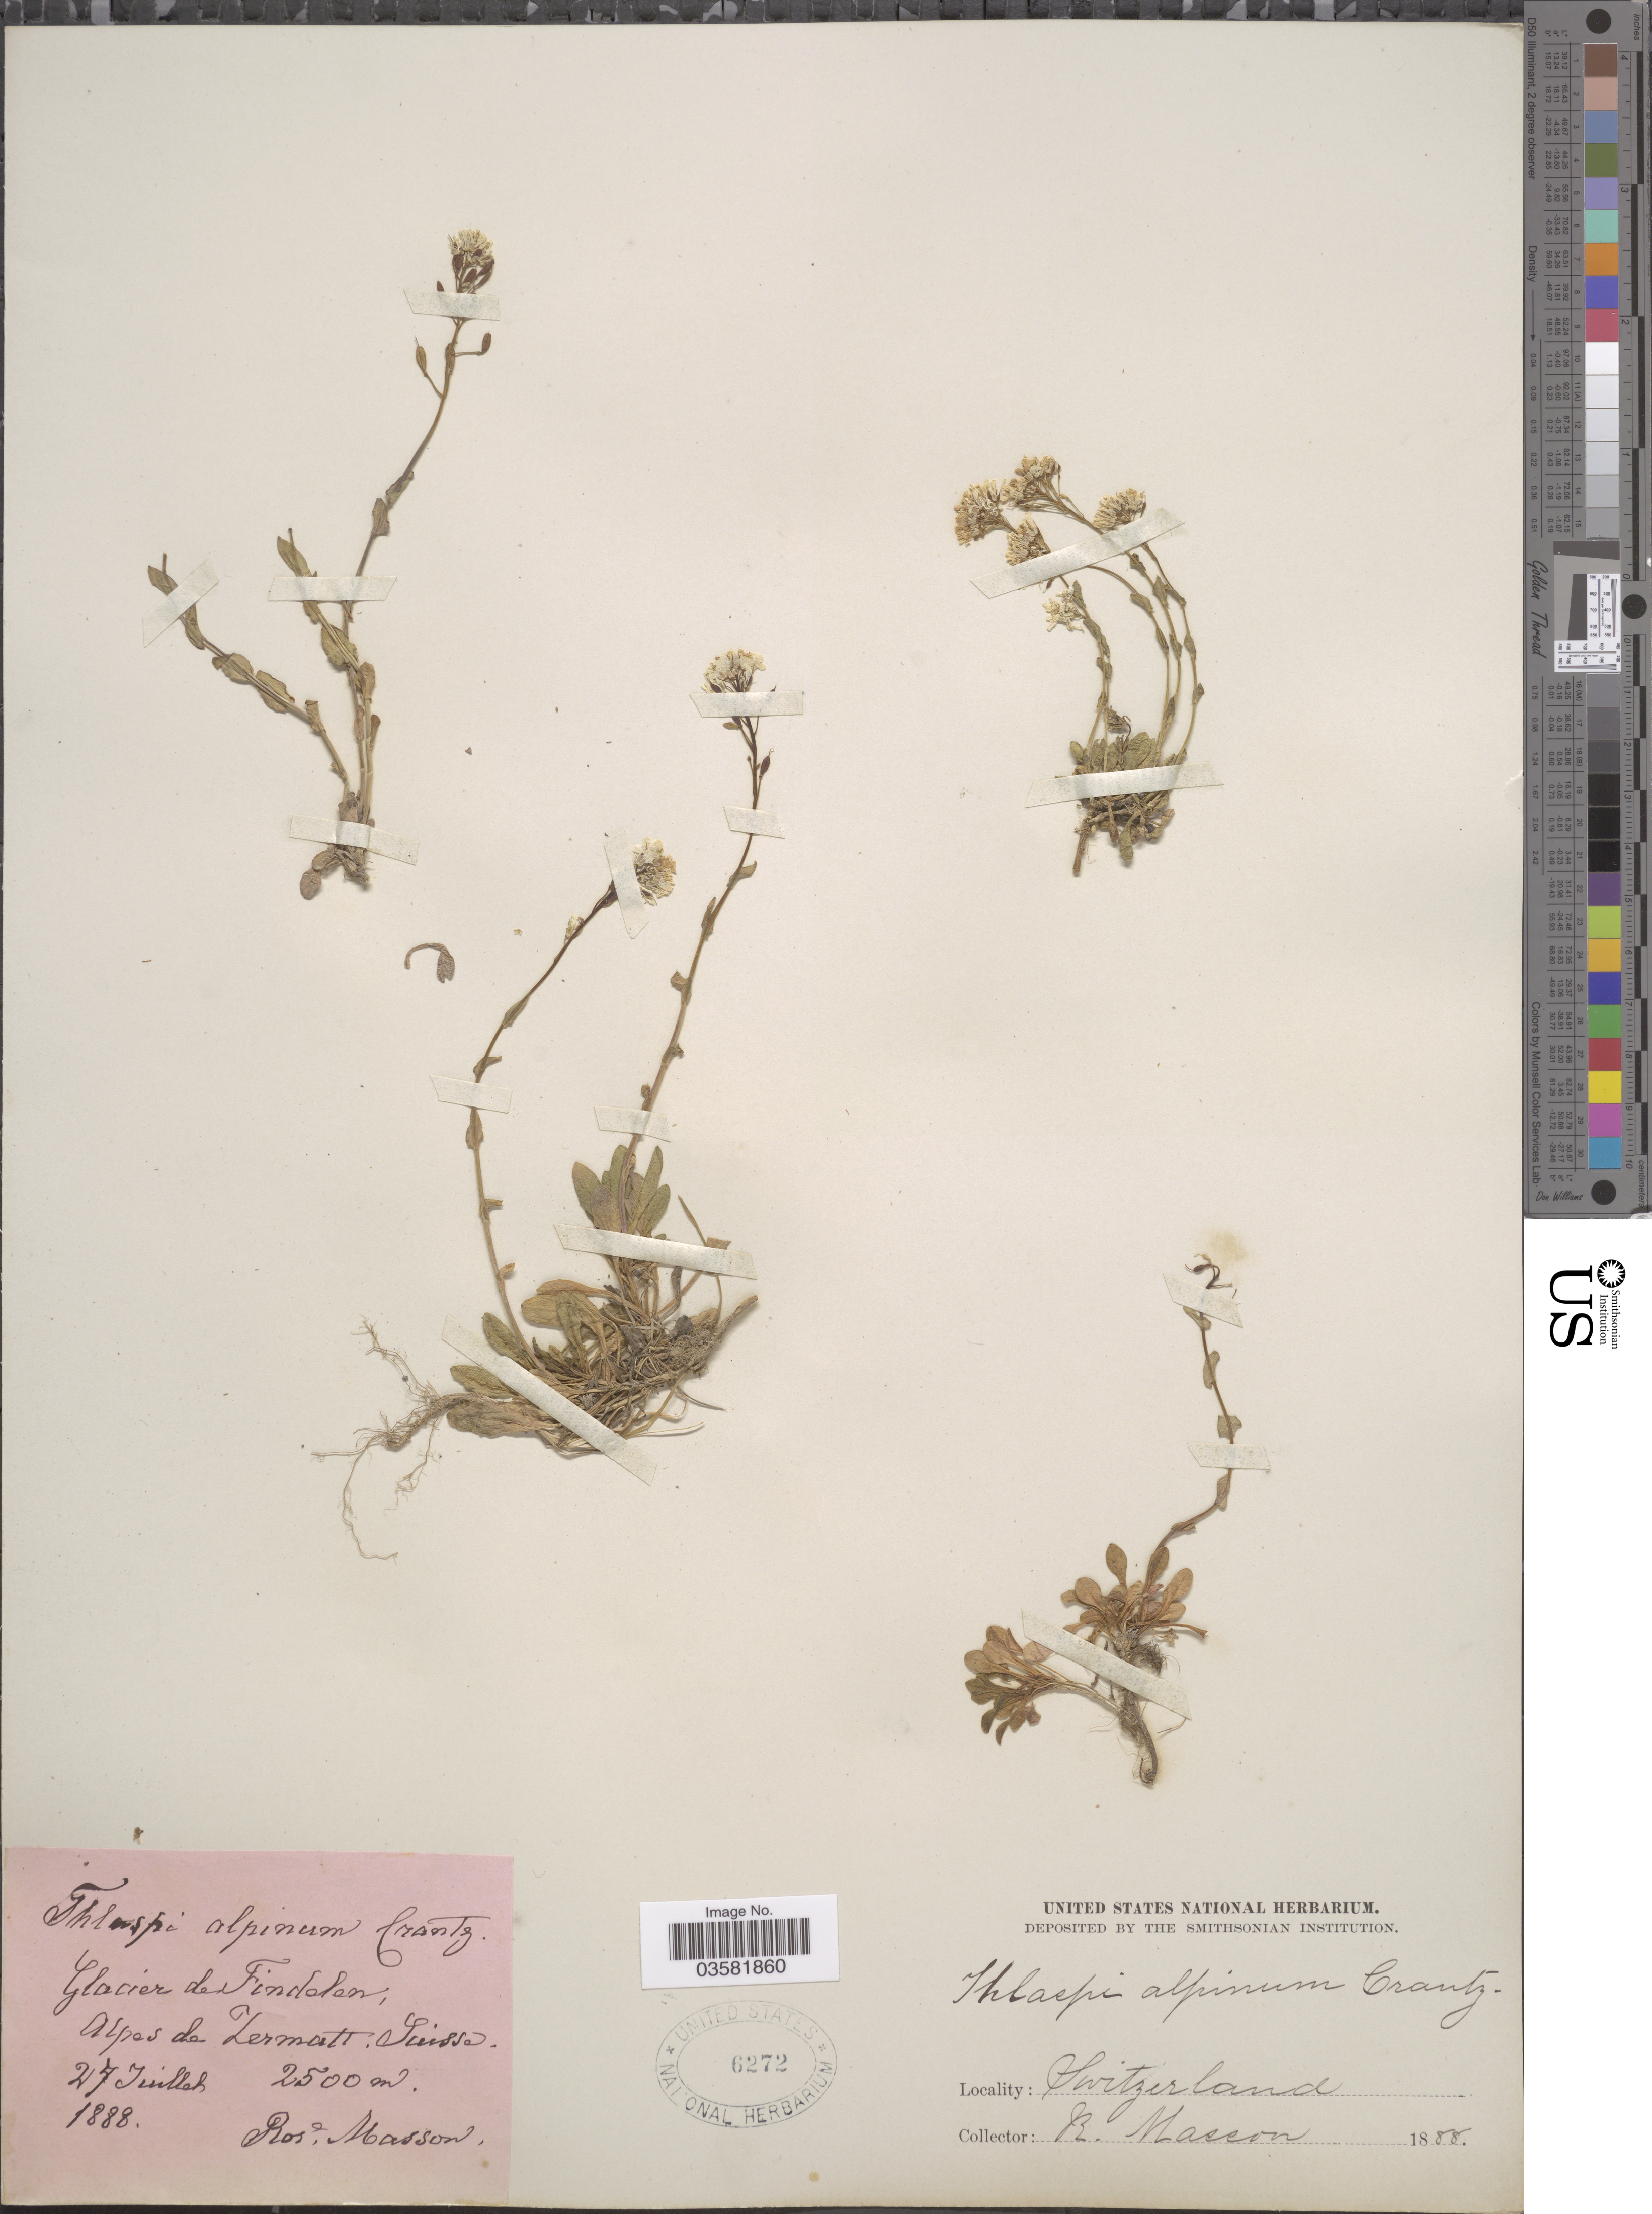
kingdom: Plantae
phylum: Tracheophyta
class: Magnoliopsida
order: Brassicales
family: Brassicaceae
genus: Thlaspi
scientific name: Thlaspi alpinum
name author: (Crantz) Crantz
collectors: R. Masson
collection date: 1888-07-27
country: Switzerland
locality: Glacier de Findelen, Alpes de Zermatt, Suisse.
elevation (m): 2500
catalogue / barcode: US 6272